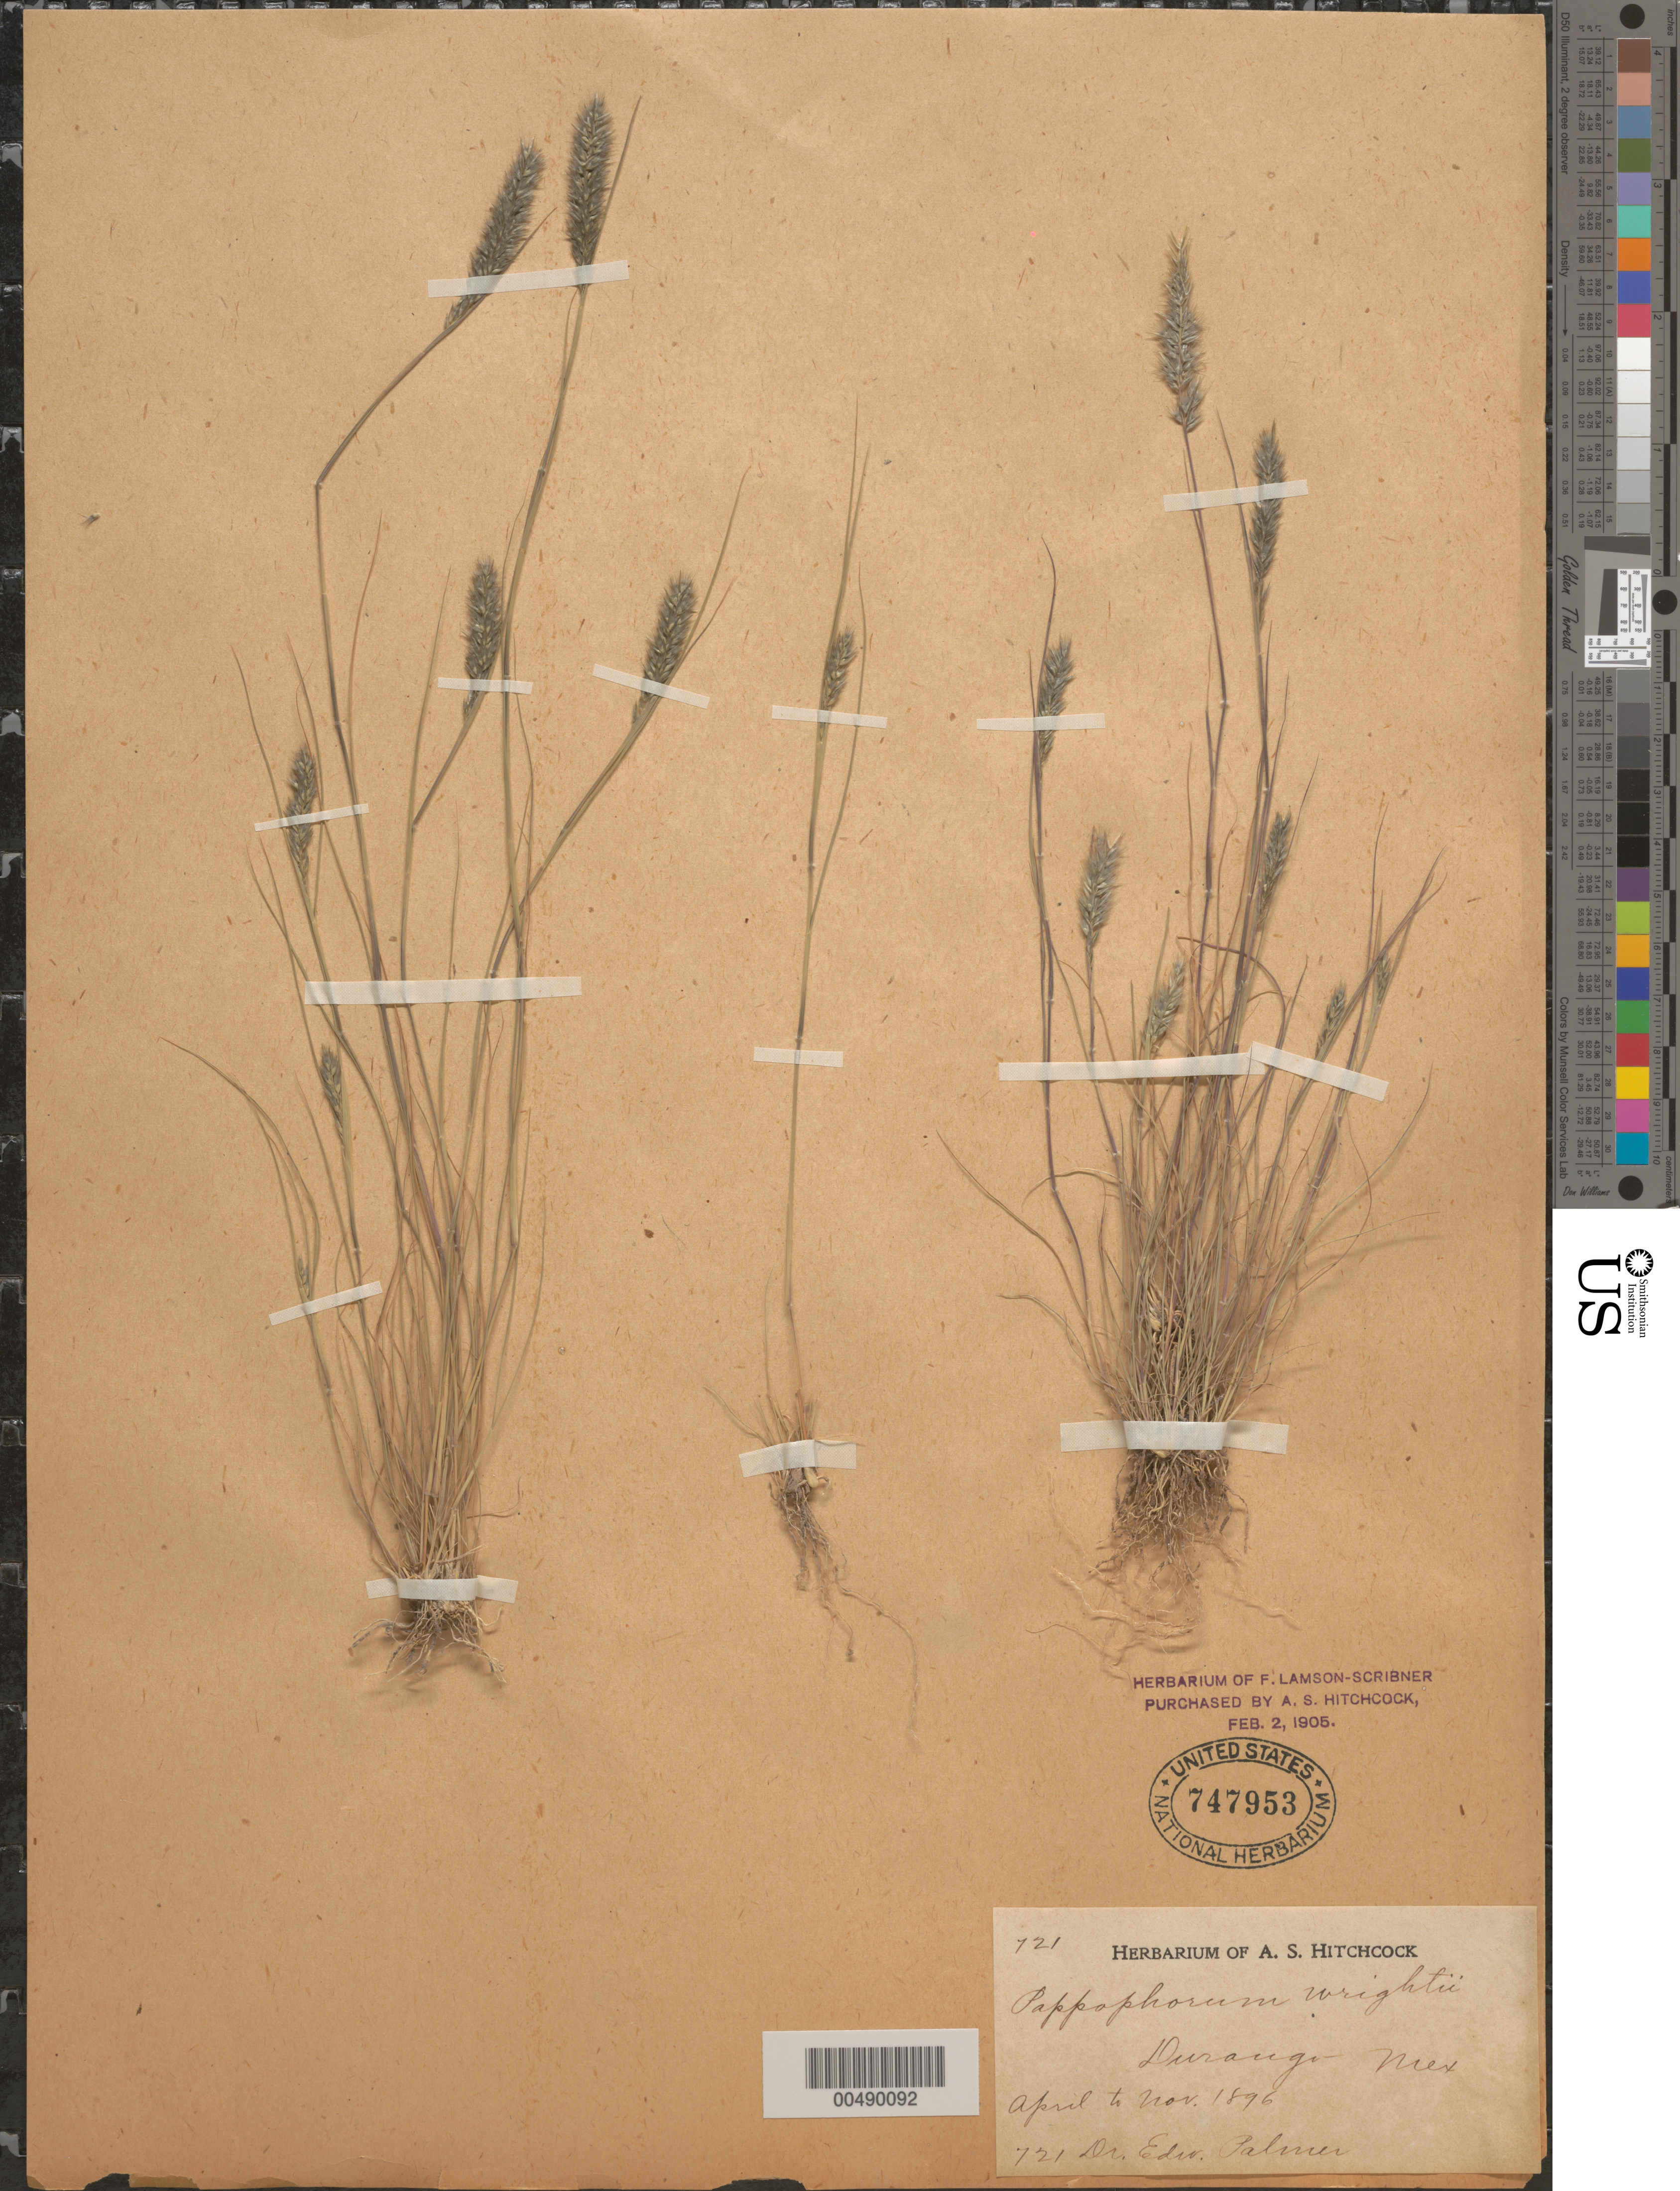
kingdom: Plantae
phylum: Tracheophyta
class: Liliopsida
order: Poales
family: Poaceae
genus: Enneapogon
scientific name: Enneapogon desvauxii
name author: P. Beauv.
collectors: E. Palmer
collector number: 721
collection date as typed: Apr 1896 to Nov 1896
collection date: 1896-04/1896-11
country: Mexico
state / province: Durango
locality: Durango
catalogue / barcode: US 747953